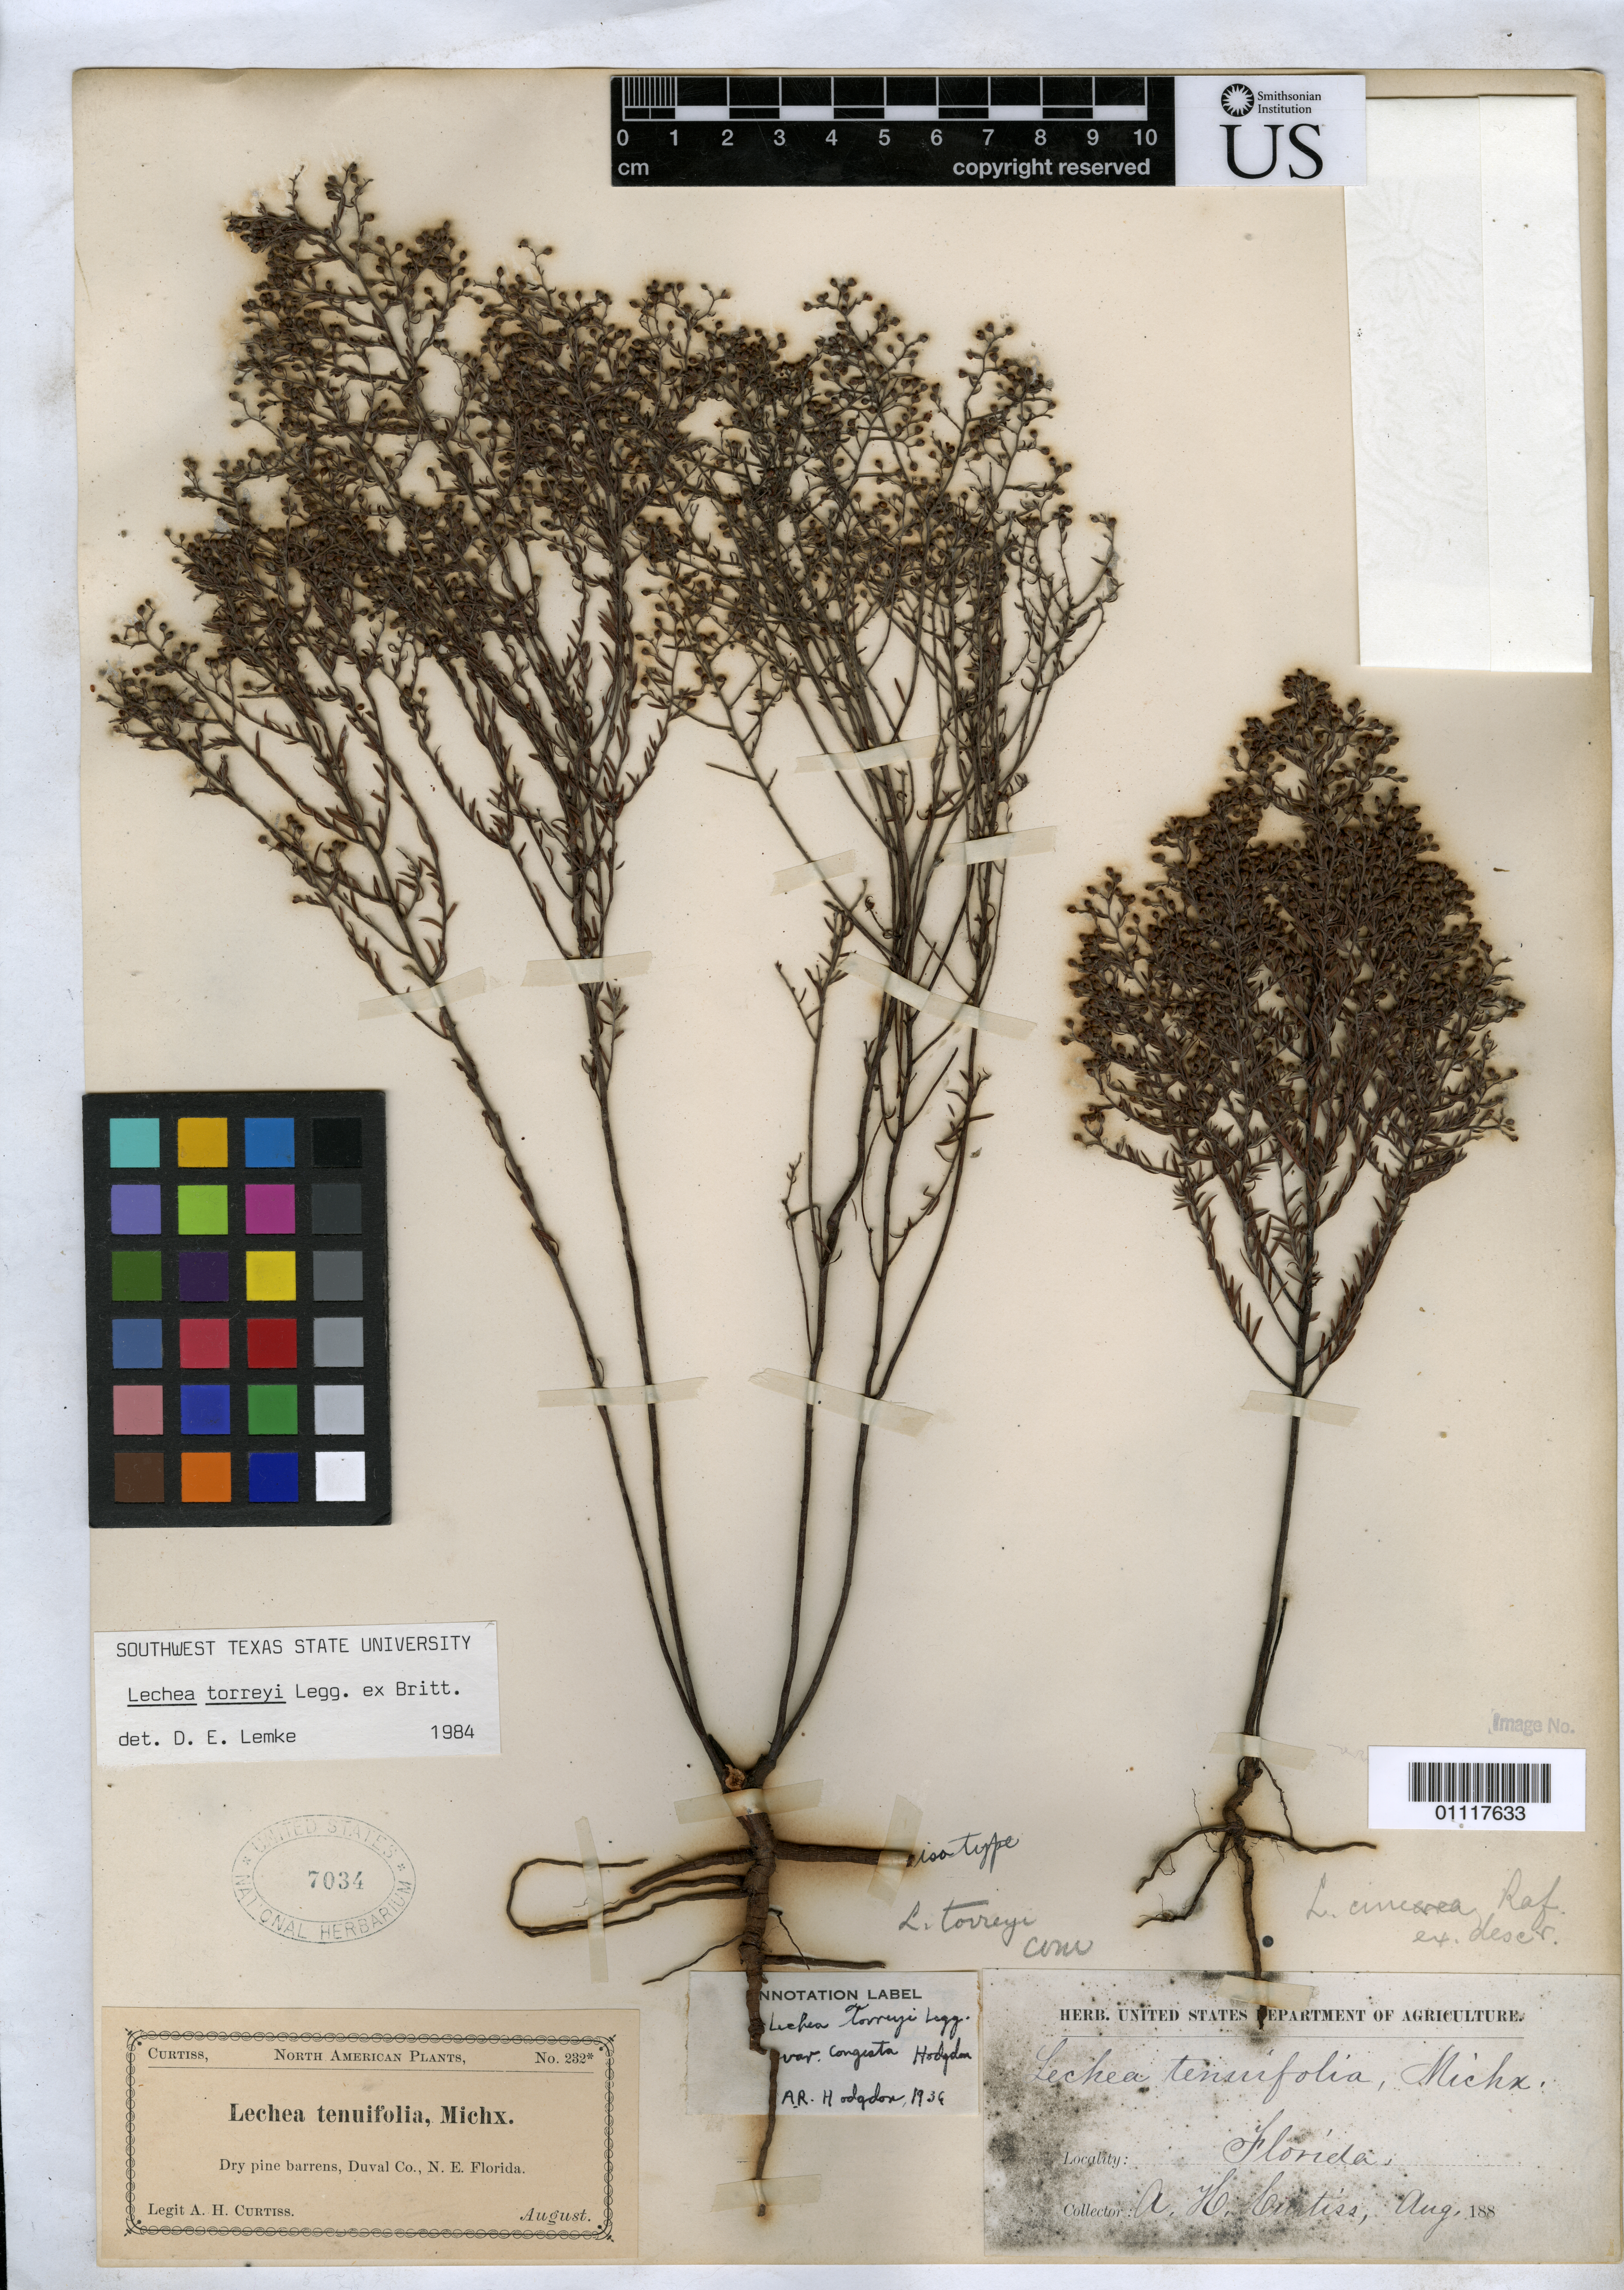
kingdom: Plantae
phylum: Tracheophyta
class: Magnoliopsida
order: Malvales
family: Cistaceae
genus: Lechea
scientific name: Lechea torreyi var. congesta Hodgdon, nom. inval.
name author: Hodgdon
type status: Isotype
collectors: A. H. Curtiss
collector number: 232*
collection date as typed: Aug 188-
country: United States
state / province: Florida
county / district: Duval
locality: Dry pine barrens, N. E. Florida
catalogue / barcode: US 7034